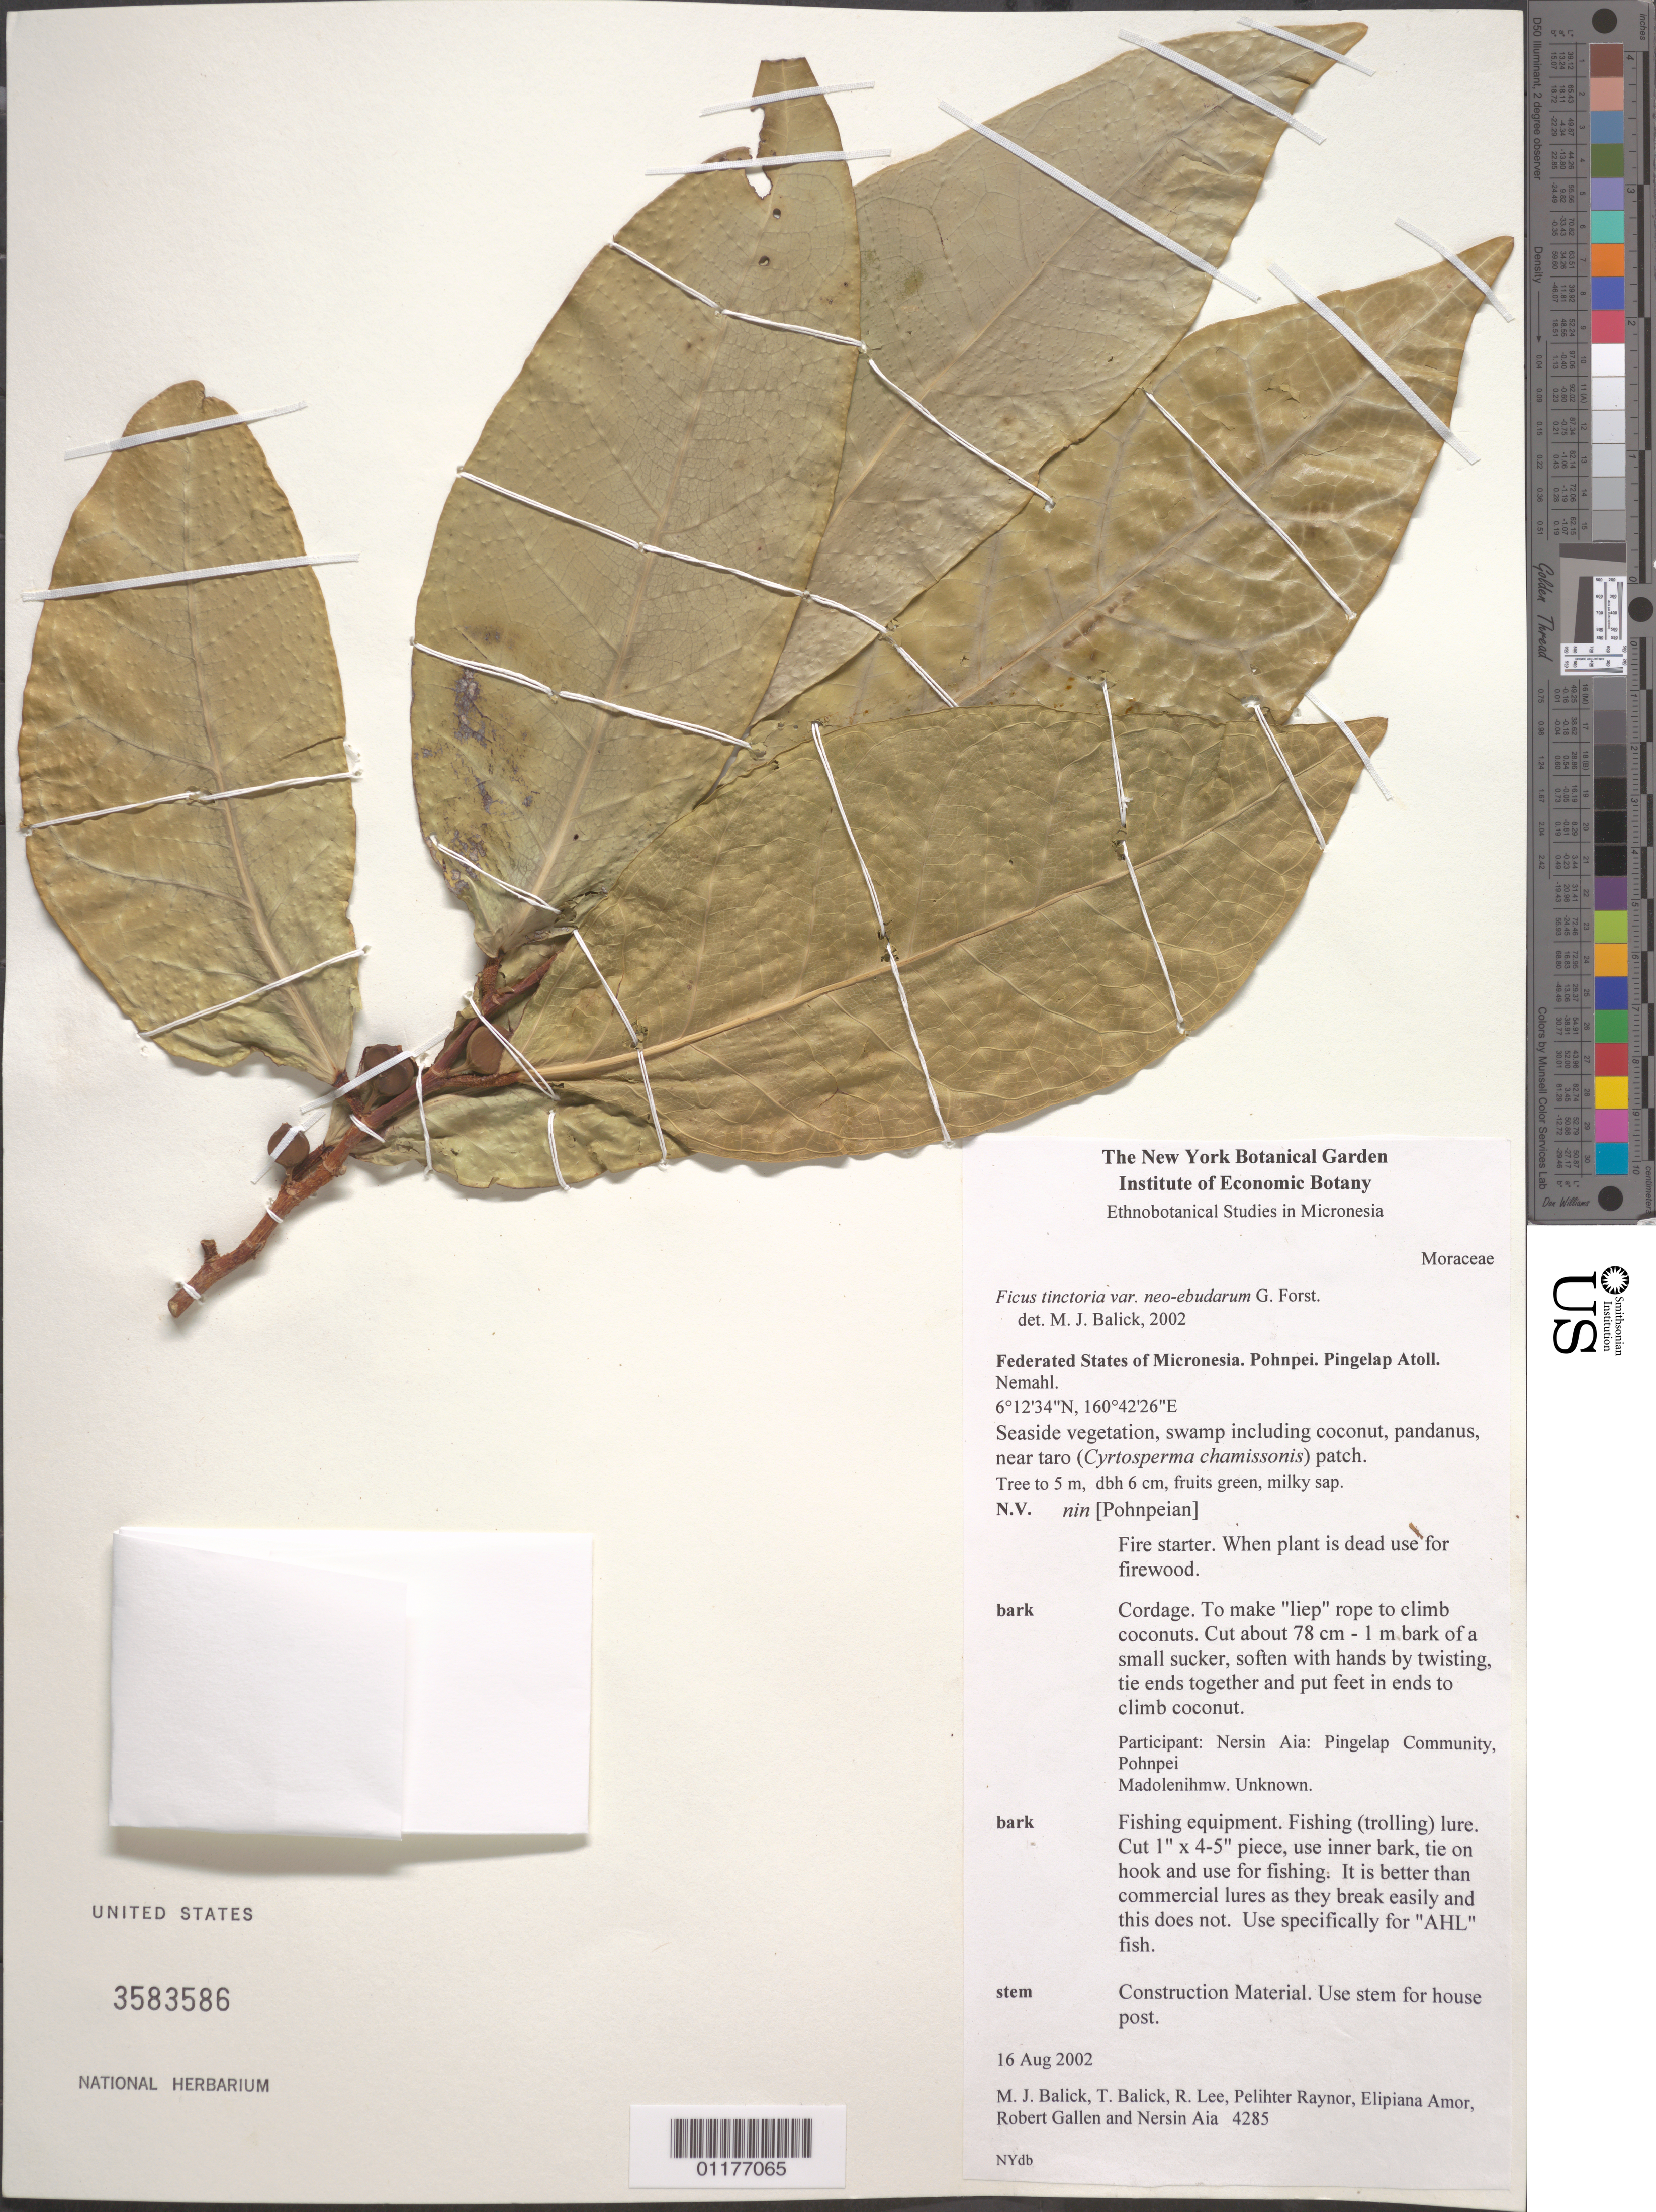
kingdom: Plantae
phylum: Tracheophyta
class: Magnoliopsida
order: Rosales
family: Moraceae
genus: Ficus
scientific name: Ficus tinctoria var. neoebudarum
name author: (Summerh.) Fosberg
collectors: M. J. Balick, T. Balick, R. Lee, P. Raynor, E. A. Amor, R. Gallen & N. Aia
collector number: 4285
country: Micronesia, Federated States of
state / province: Pohnpei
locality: Pingelap Atoll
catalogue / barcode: US 3583586